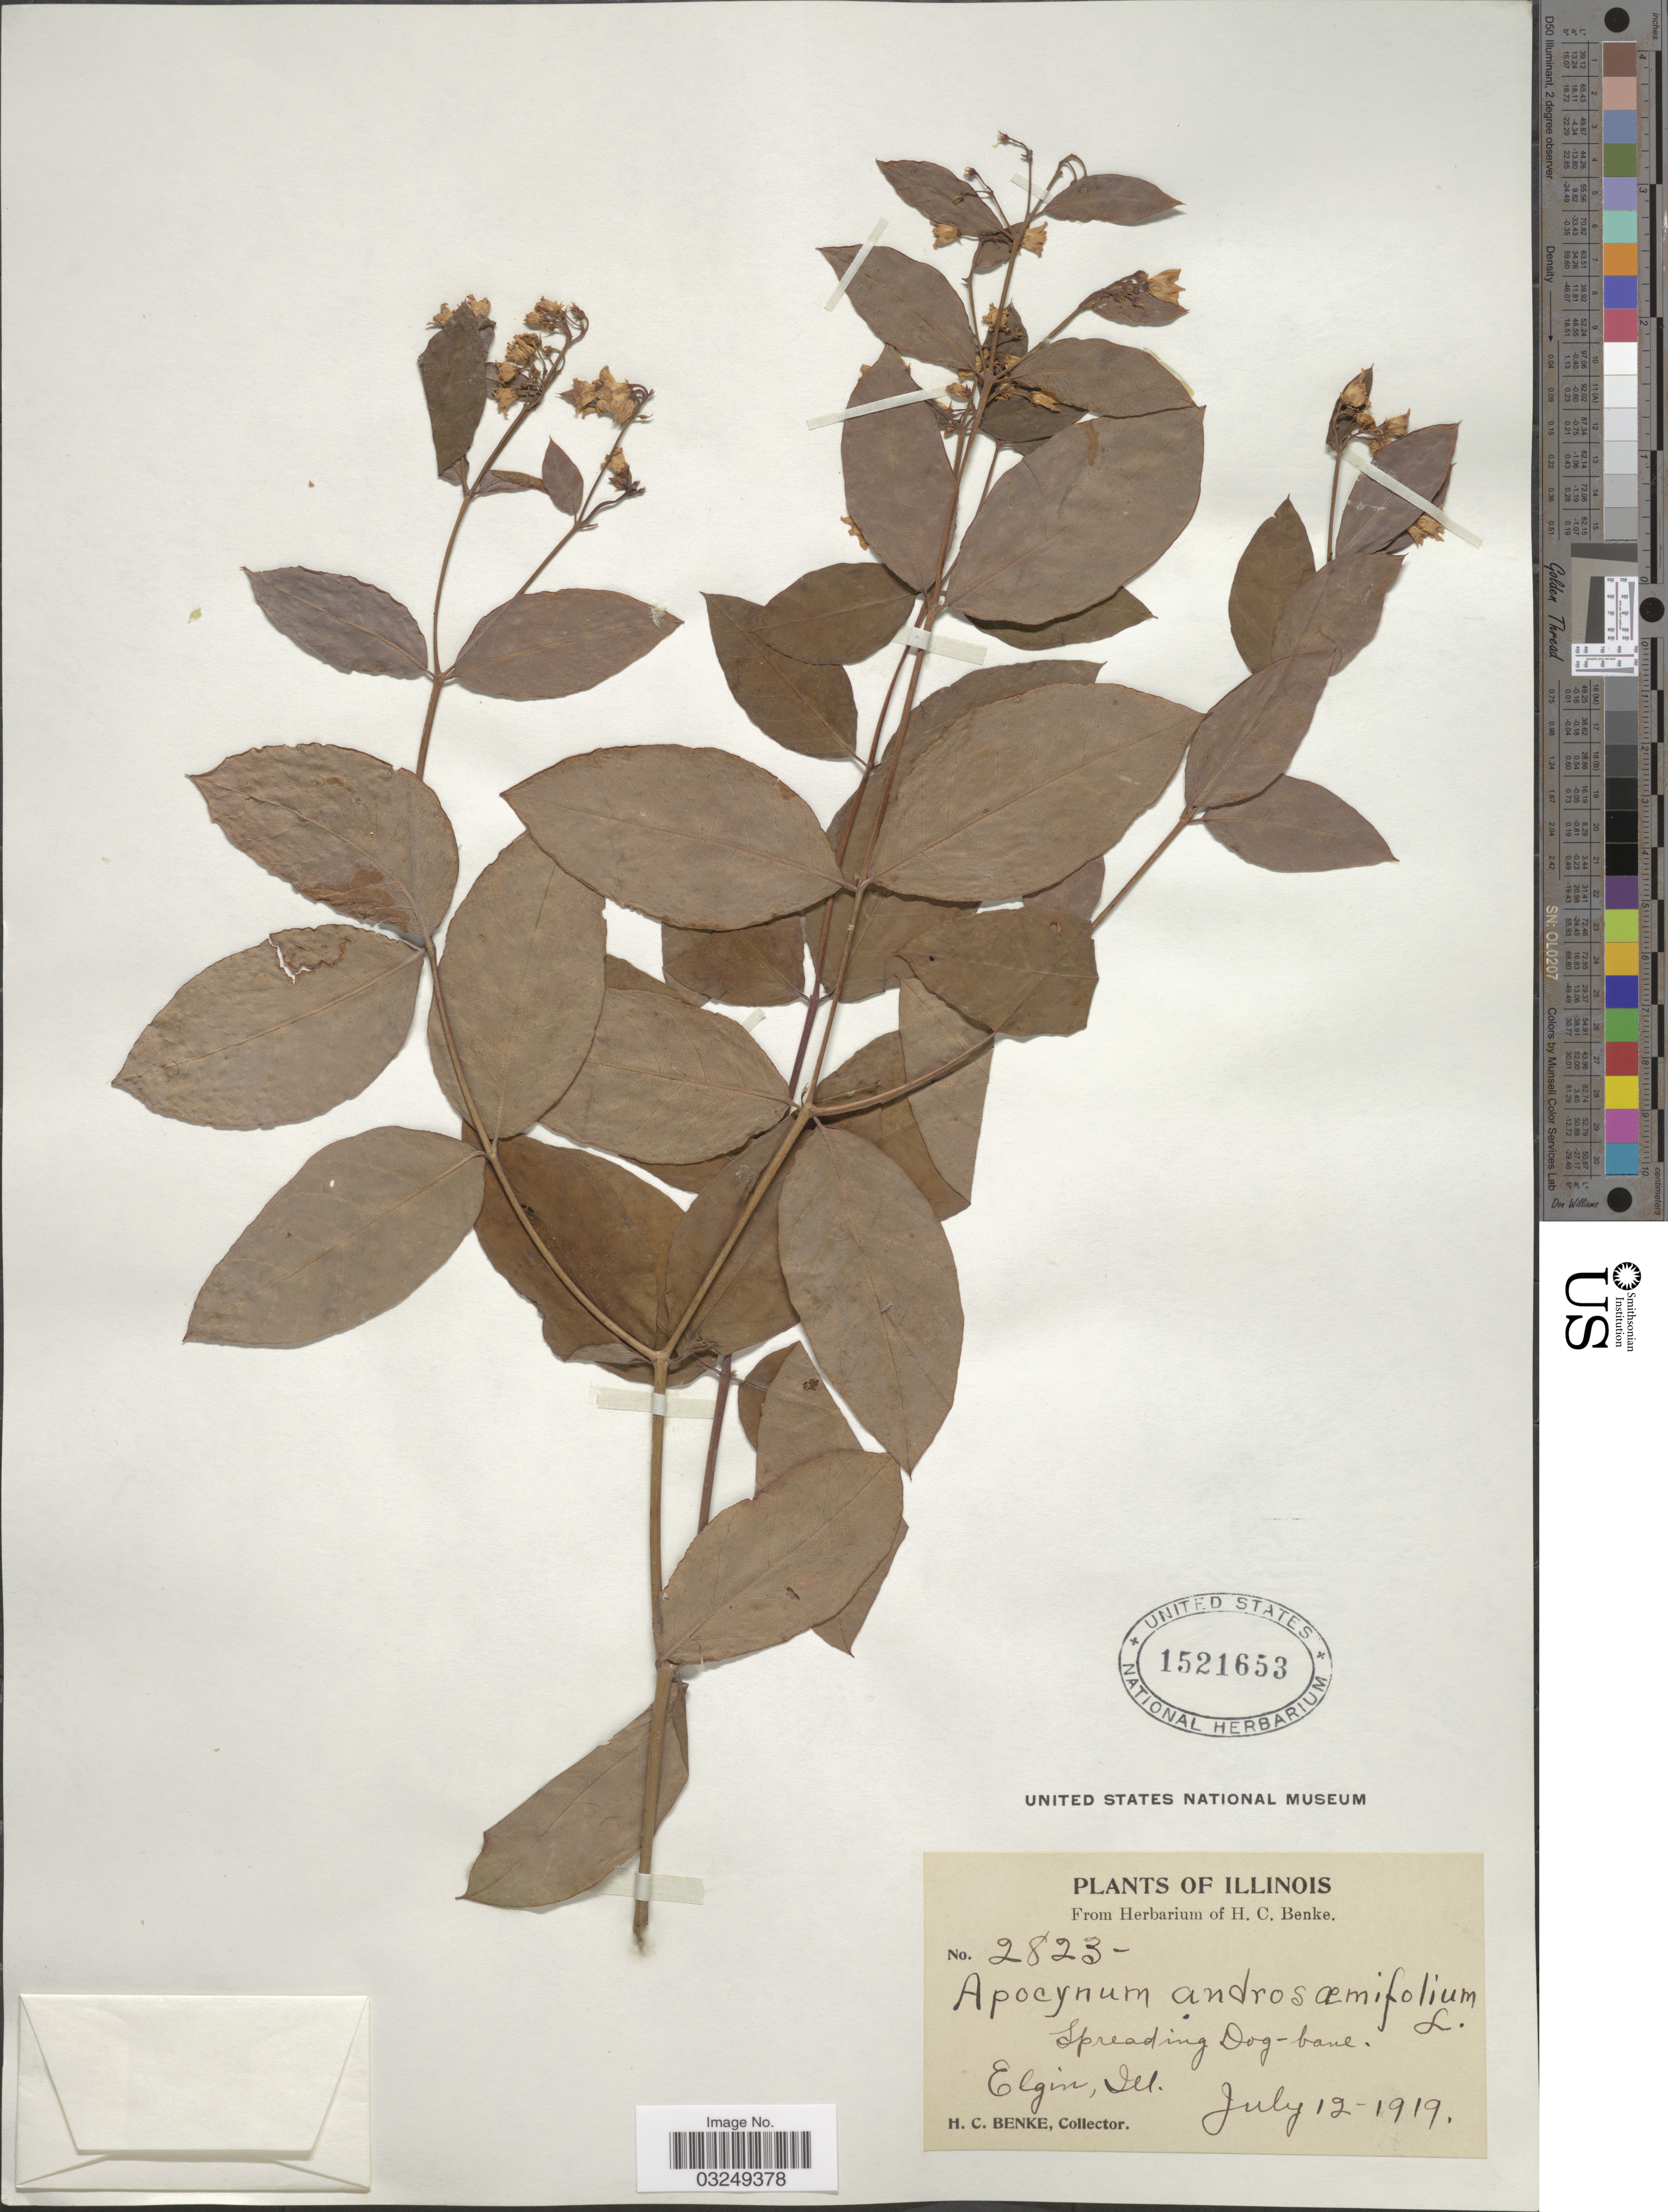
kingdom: Plantae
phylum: Tracheophyta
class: Magnoliopsida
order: Gentianales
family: Apocynaceae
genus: Apocynum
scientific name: Apocynum androsaemifolium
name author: L.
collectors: H. Benke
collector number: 2823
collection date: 1919-07-12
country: United States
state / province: Illinois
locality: Spreading Dog-bane. Elgin, Ill.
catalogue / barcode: US 1521653